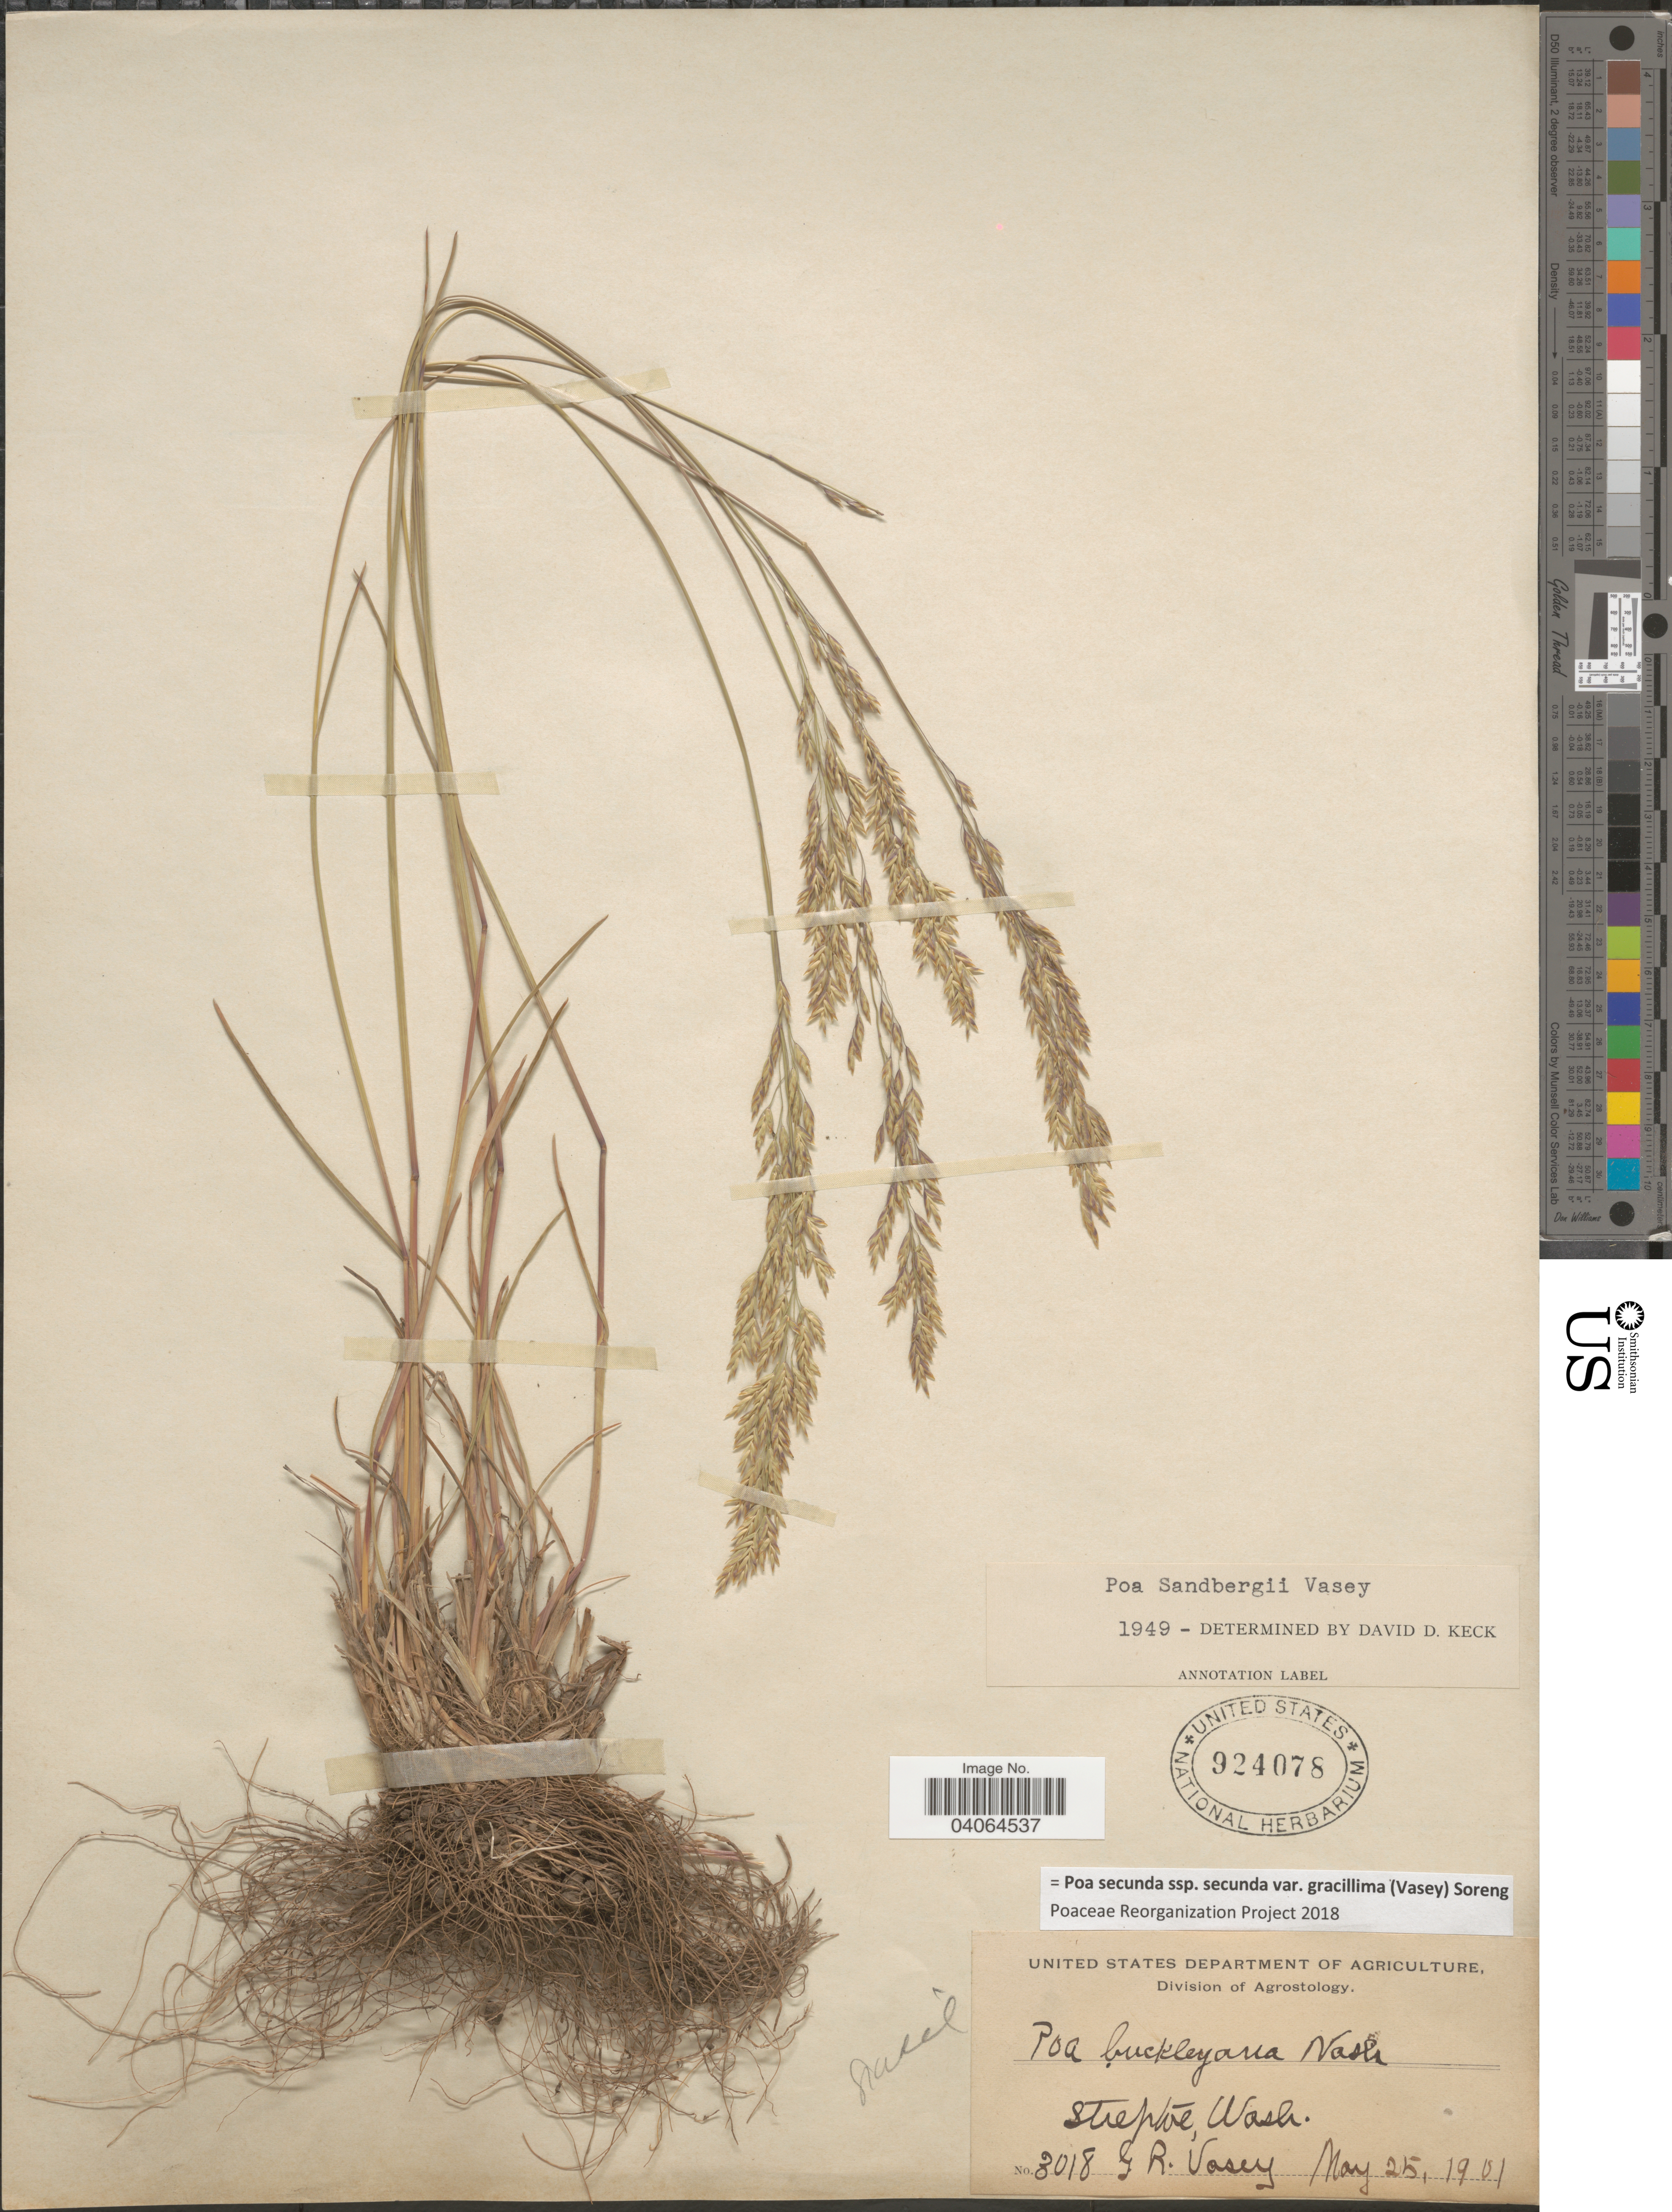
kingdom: Plantae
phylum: Tracheophyta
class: Liliopsida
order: Poales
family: Poaceae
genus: Poa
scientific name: Poa secunda subsp. secunda var. gracillima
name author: (Vasey) Soreng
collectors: G. R. Vasey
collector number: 3018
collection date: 1901-05-25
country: United States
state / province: Washington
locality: Steptoe.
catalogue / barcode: US 924078